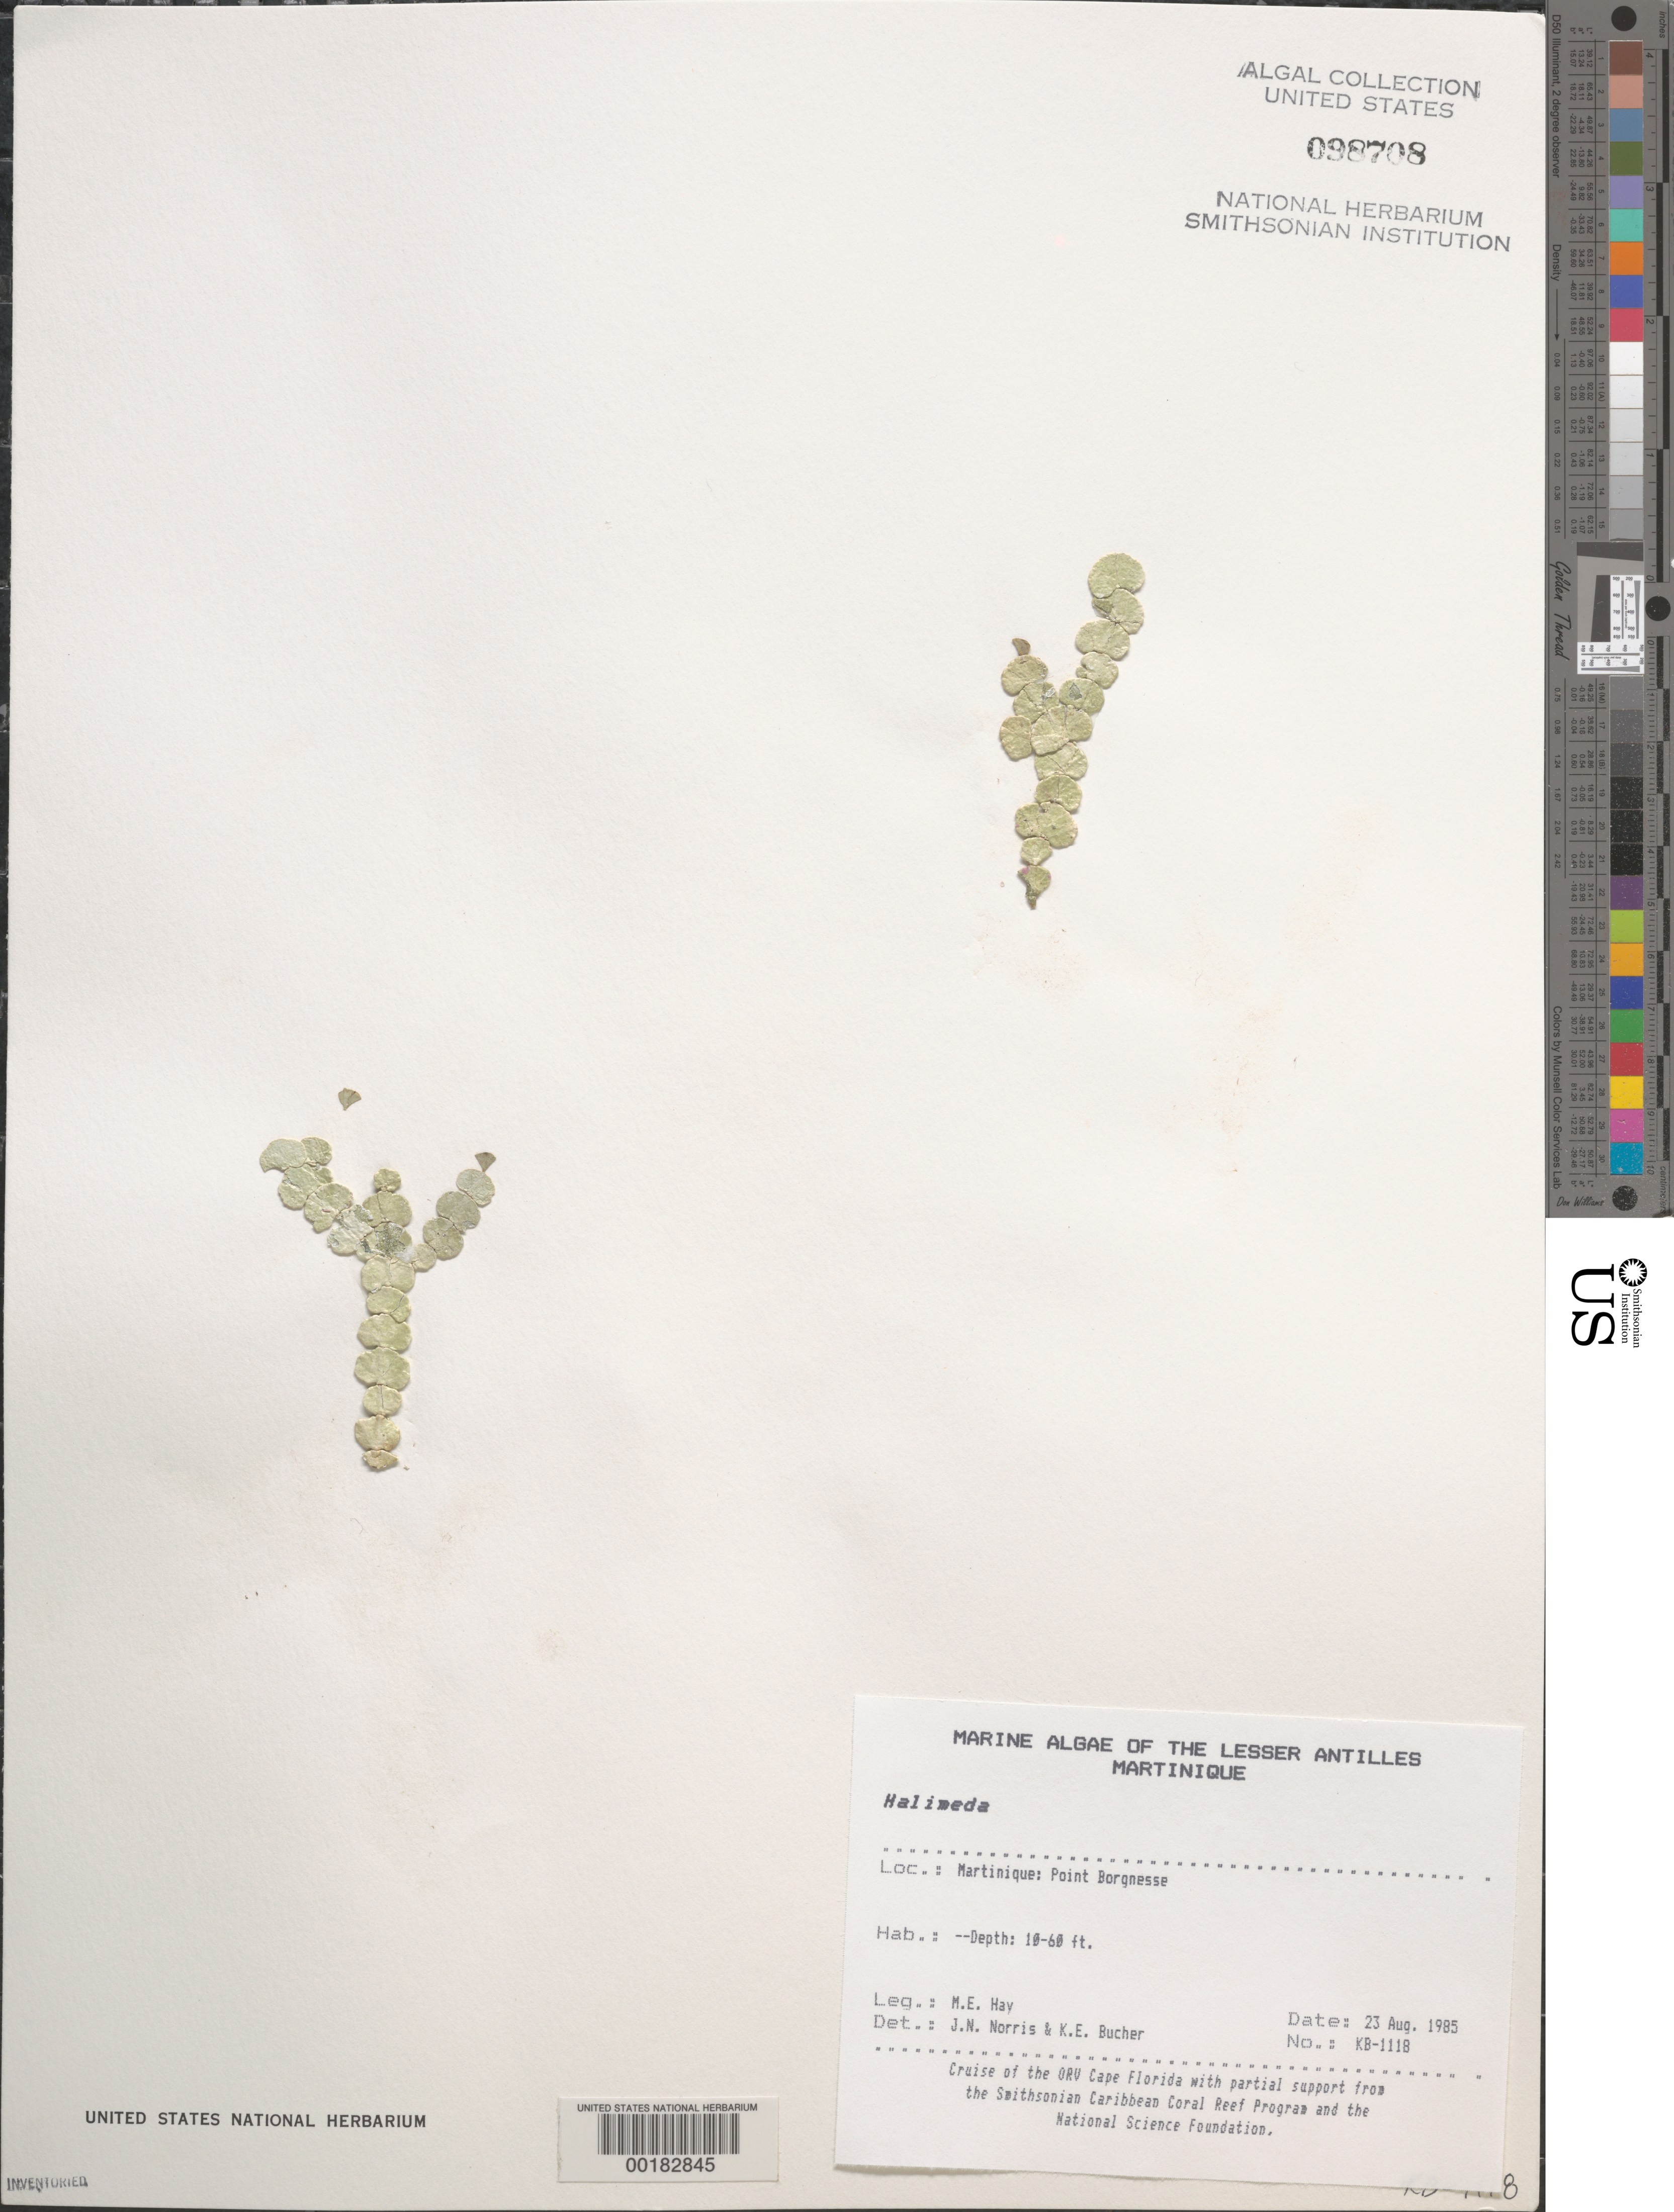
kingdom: Plantae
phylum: Chlorophyta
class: Ulvophyceae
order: Bryopsidales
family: Halimedaceae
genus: Halimeda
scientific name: Halimeda sp.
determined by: Norris, J. N.; Bucher, K. E.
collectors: M. E. Hay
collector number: KB-1118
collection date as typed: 23 Aug 1985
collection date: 1985-08-23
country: Martinique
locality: Pointe Borgnesse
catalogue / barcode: US 98708